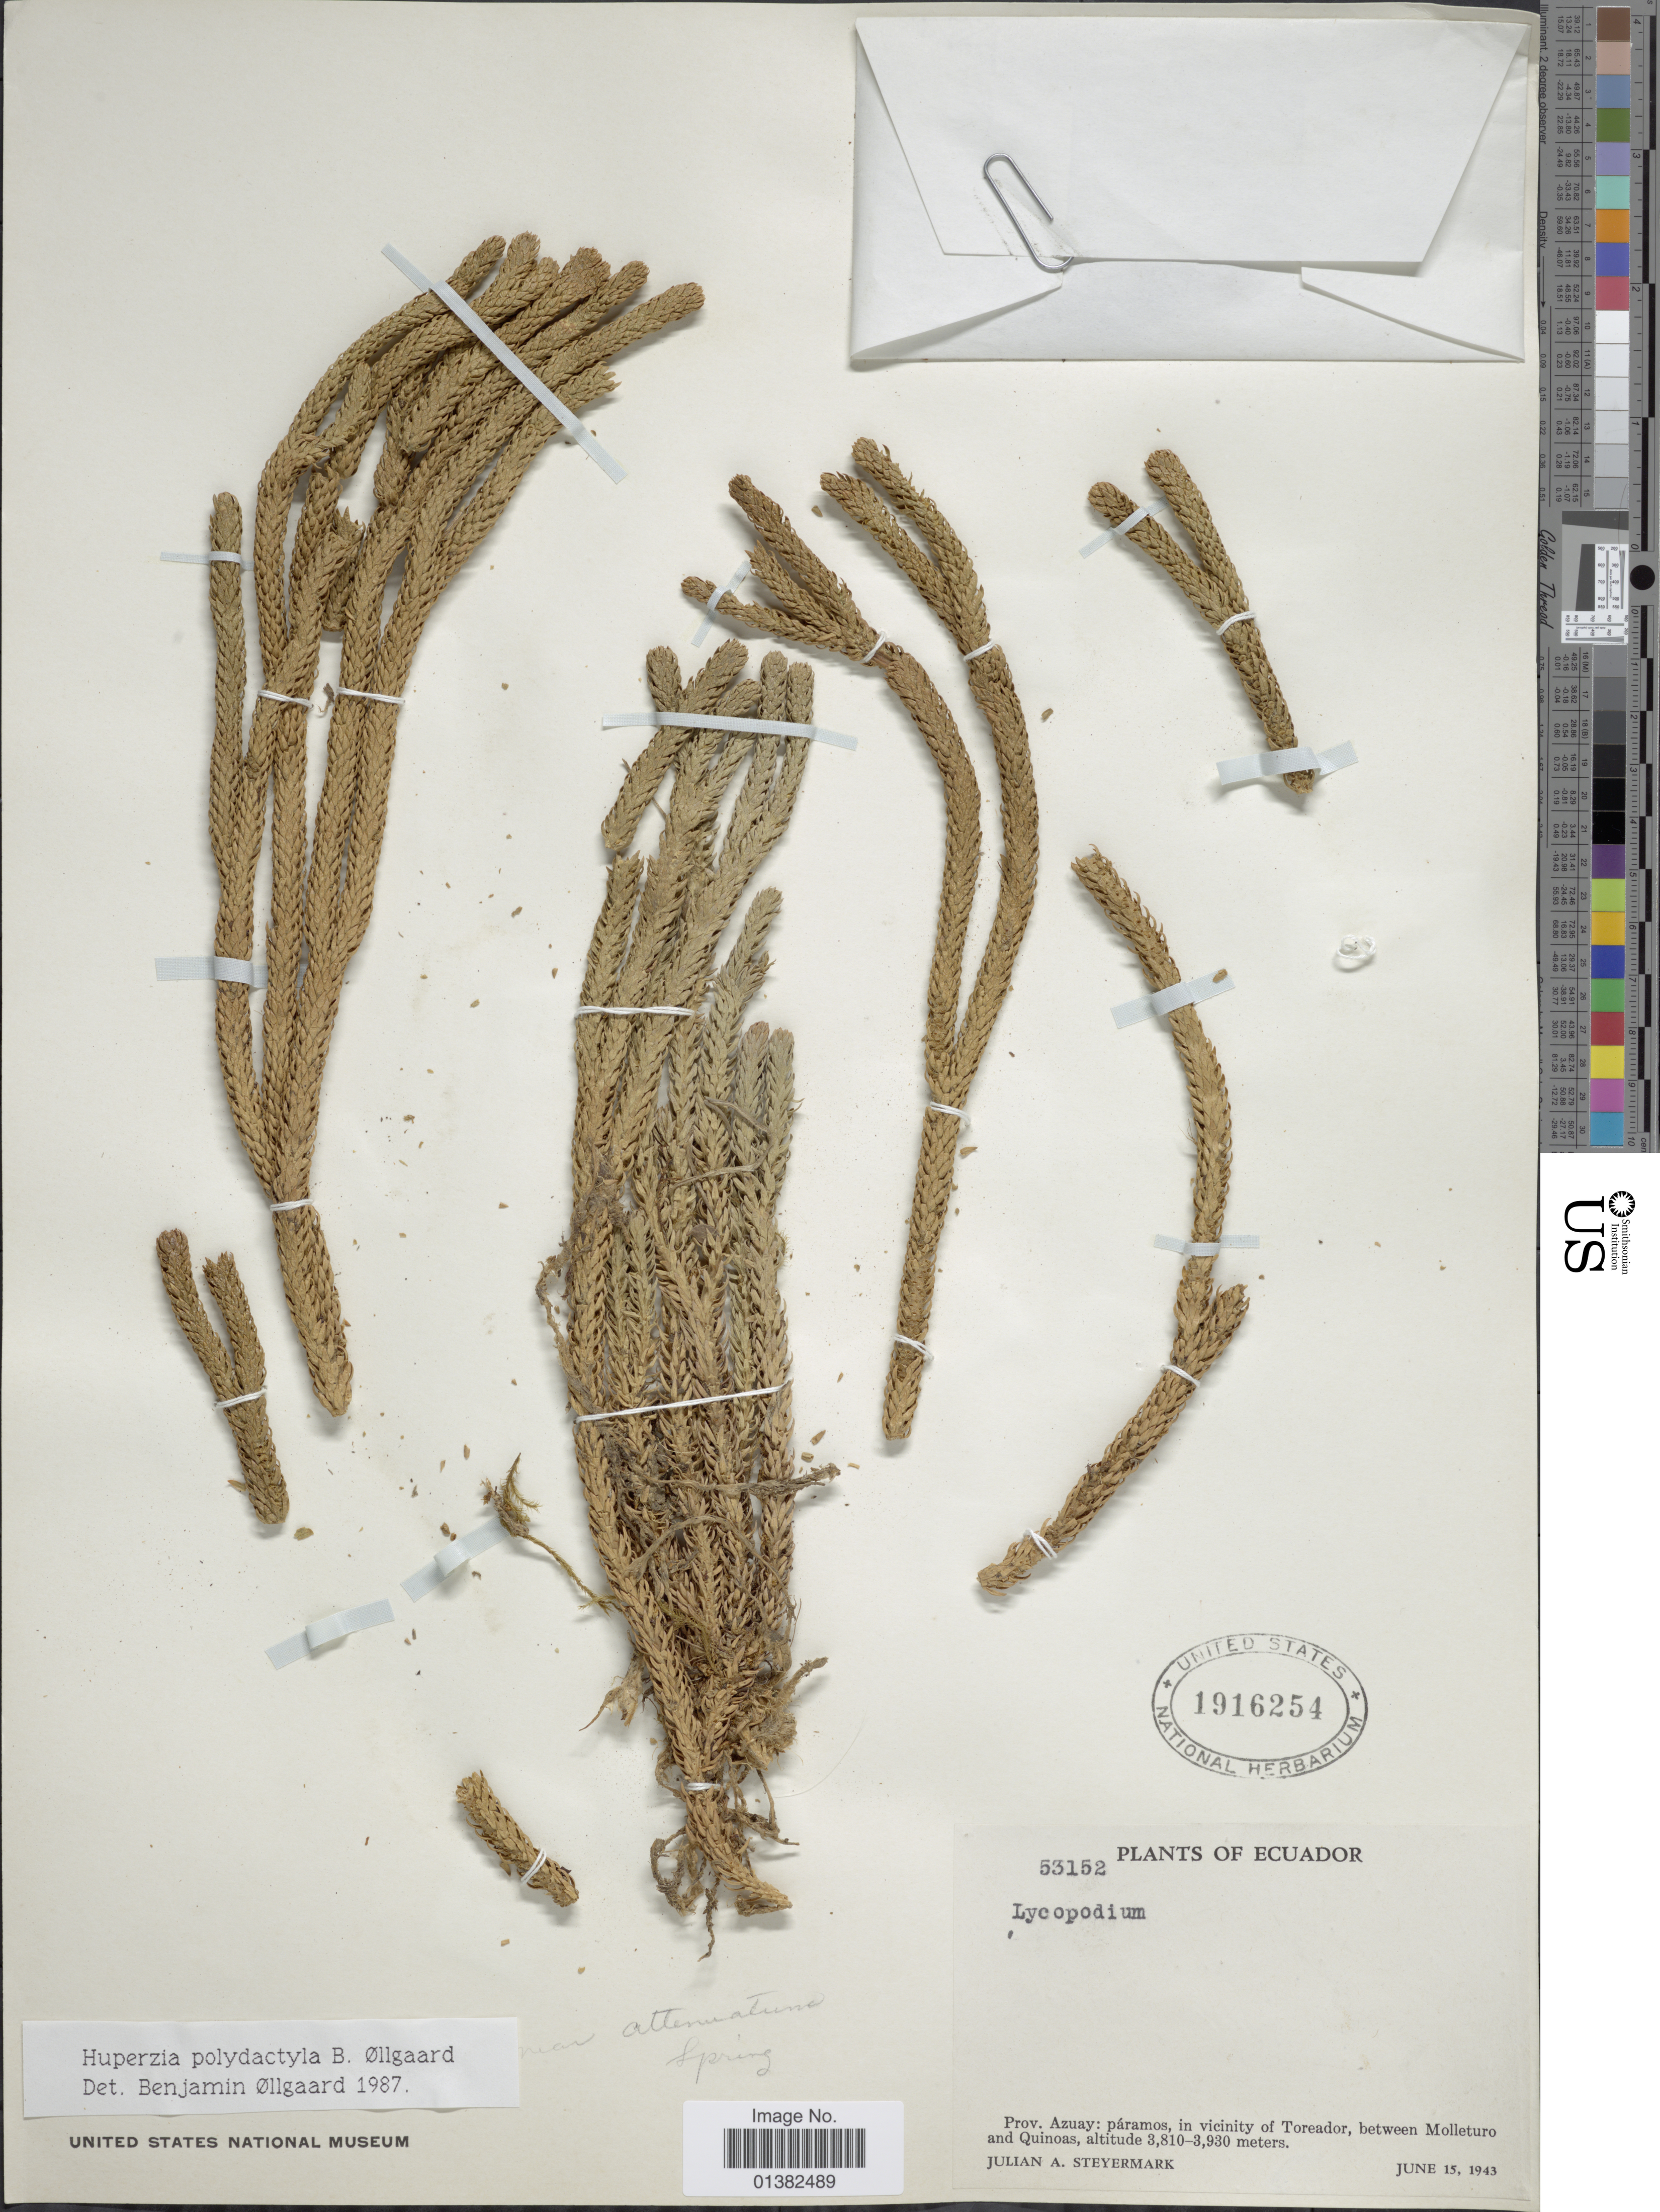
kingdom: Plantae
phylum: Tracheophyta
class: Lycopodiopsida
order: Lycopodiales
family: Lycopodiaceae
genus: Phlegmariurus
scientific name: Phlegmariurus polydactylus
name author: (B. Øllg.) B. Øllg.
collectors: J. Steyermark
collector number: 53152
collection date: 1943-06-15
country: Ecuador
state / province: Azuay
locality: Páramos, in vicinity of Toreador, between Molleturo and Quinoas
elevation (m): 3810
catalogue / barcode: US 1916254